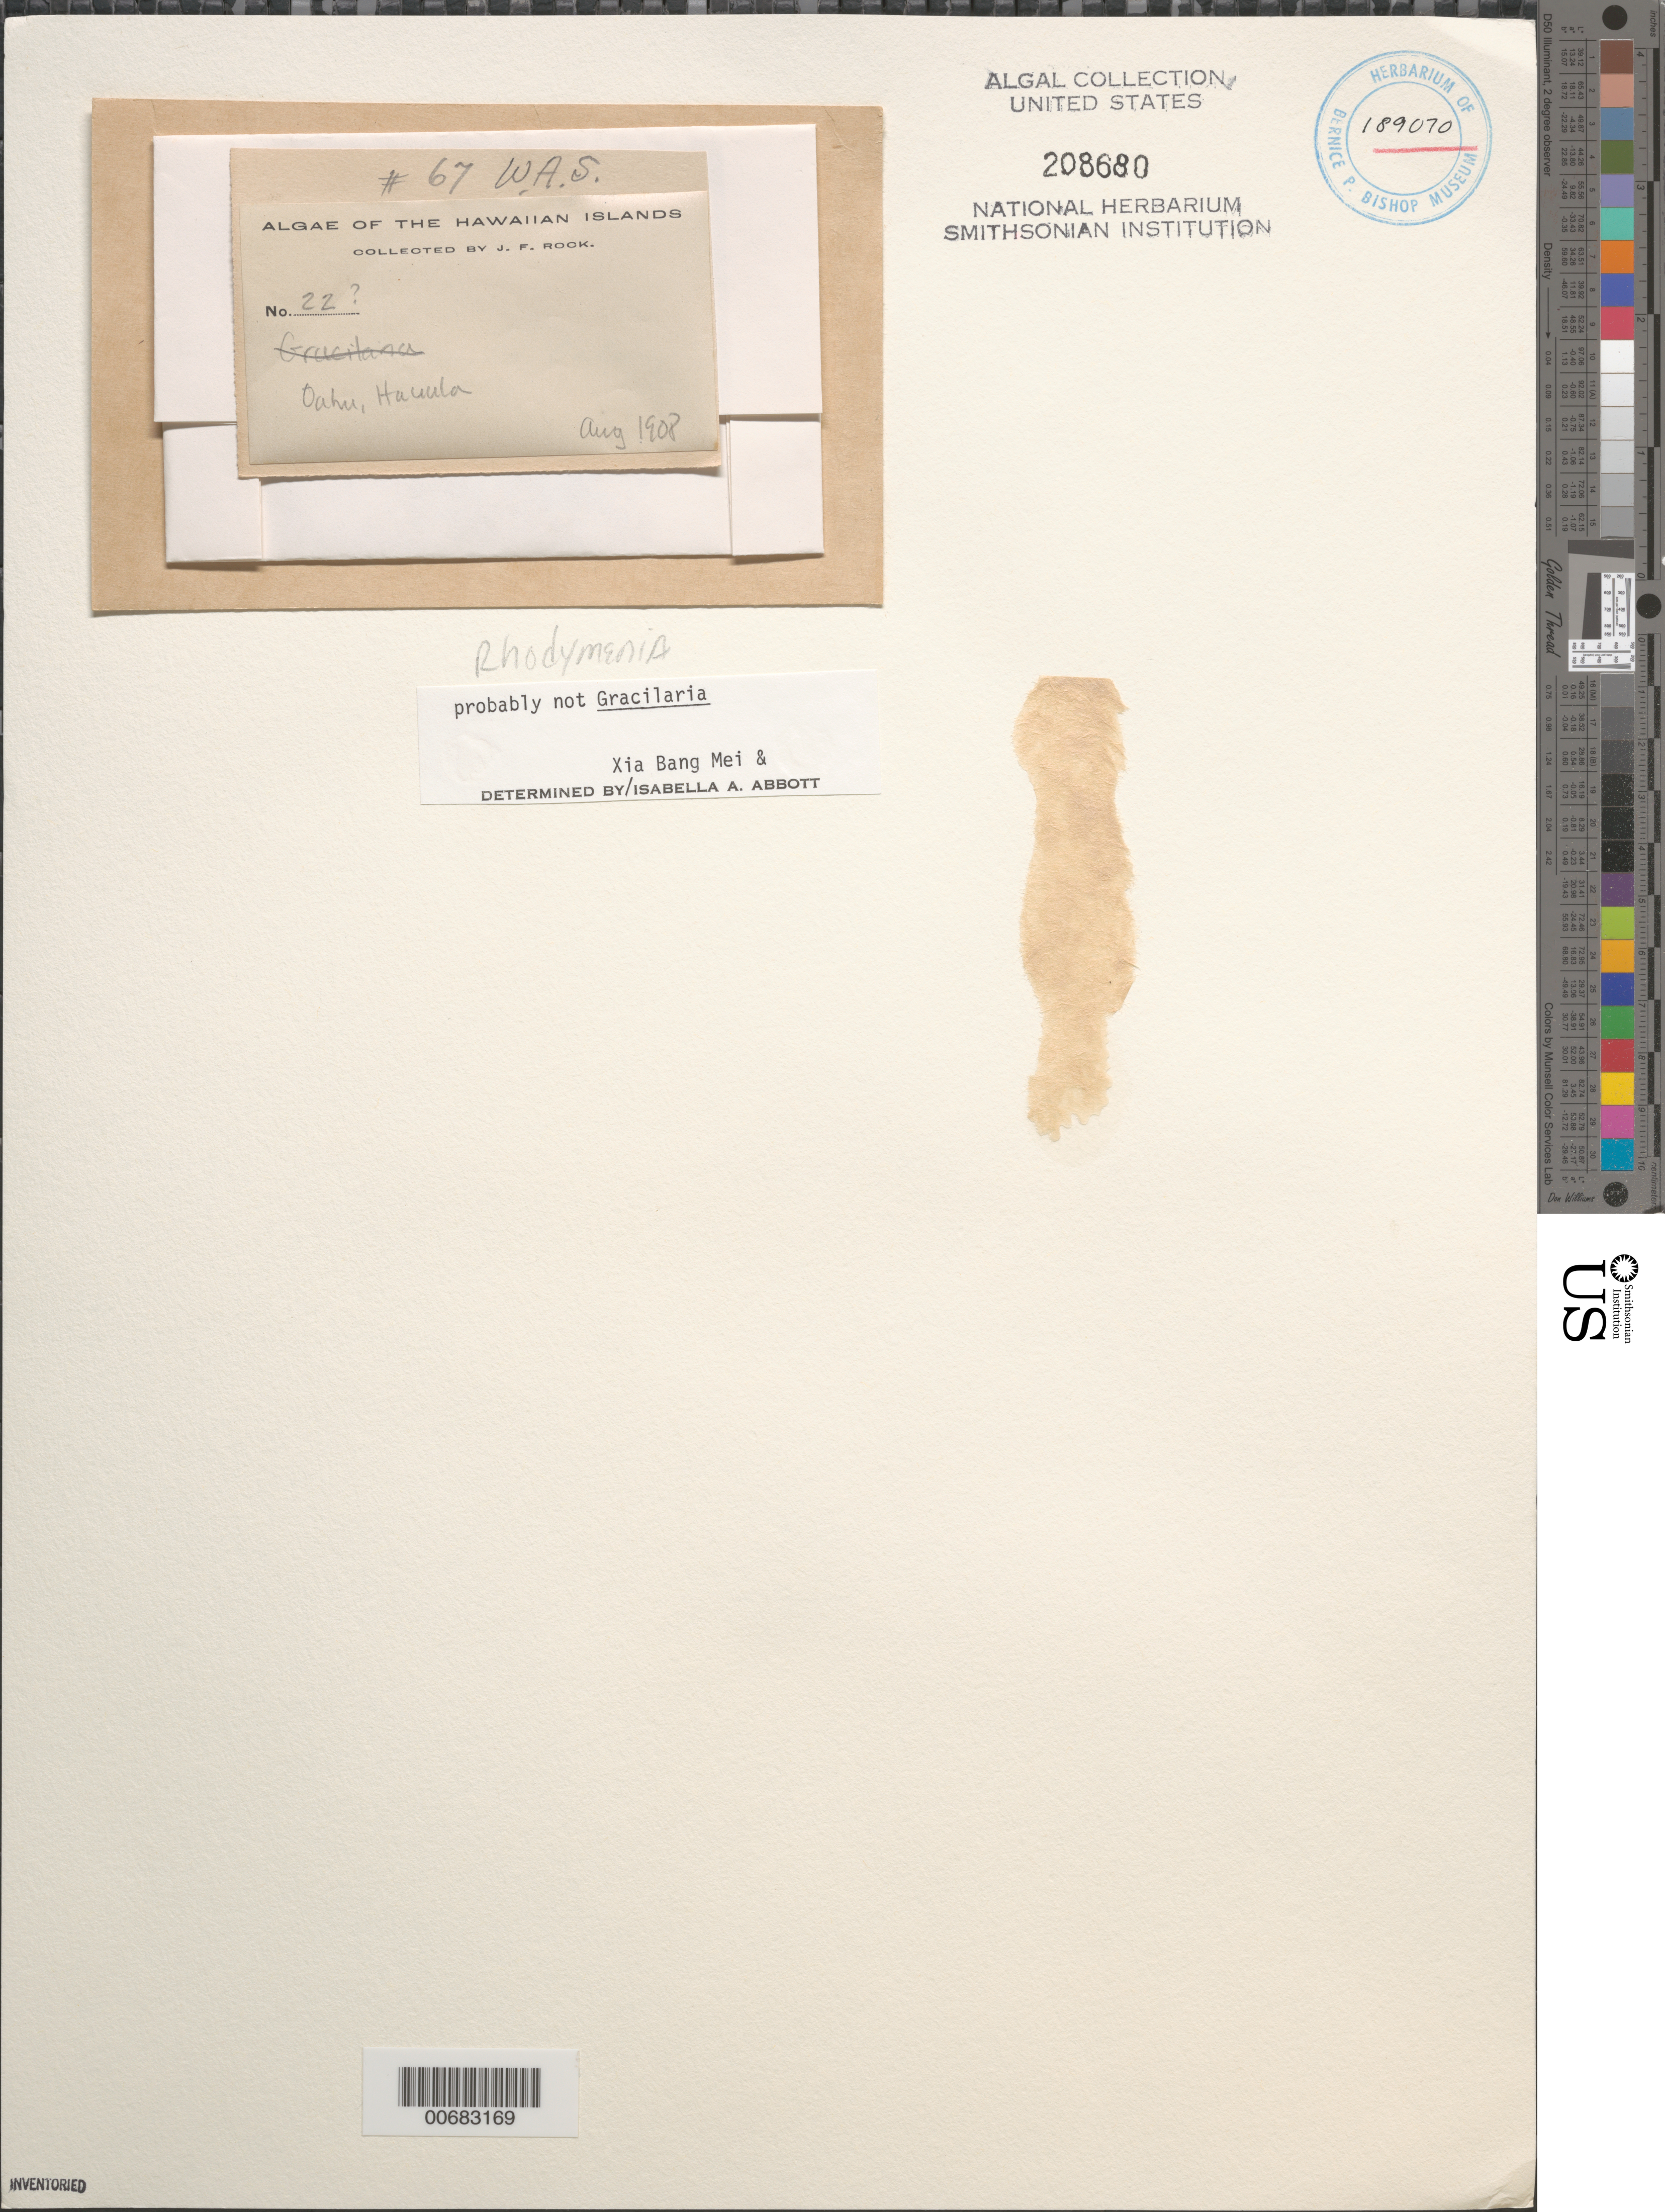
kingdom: Plantae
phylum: Rhodophyta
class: Florideophyceae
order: Rhodymeniales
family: Rhodymeniaceae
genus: Rhodymenia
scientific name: Rhodymenia sp.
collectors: J. F. Rock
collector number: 22 & Setchell 67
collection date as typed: Aug 1908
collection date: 1908-08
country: United States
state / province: Hawaii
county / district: Honolulu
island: Oahu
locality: Hauula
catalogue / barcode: US 208680